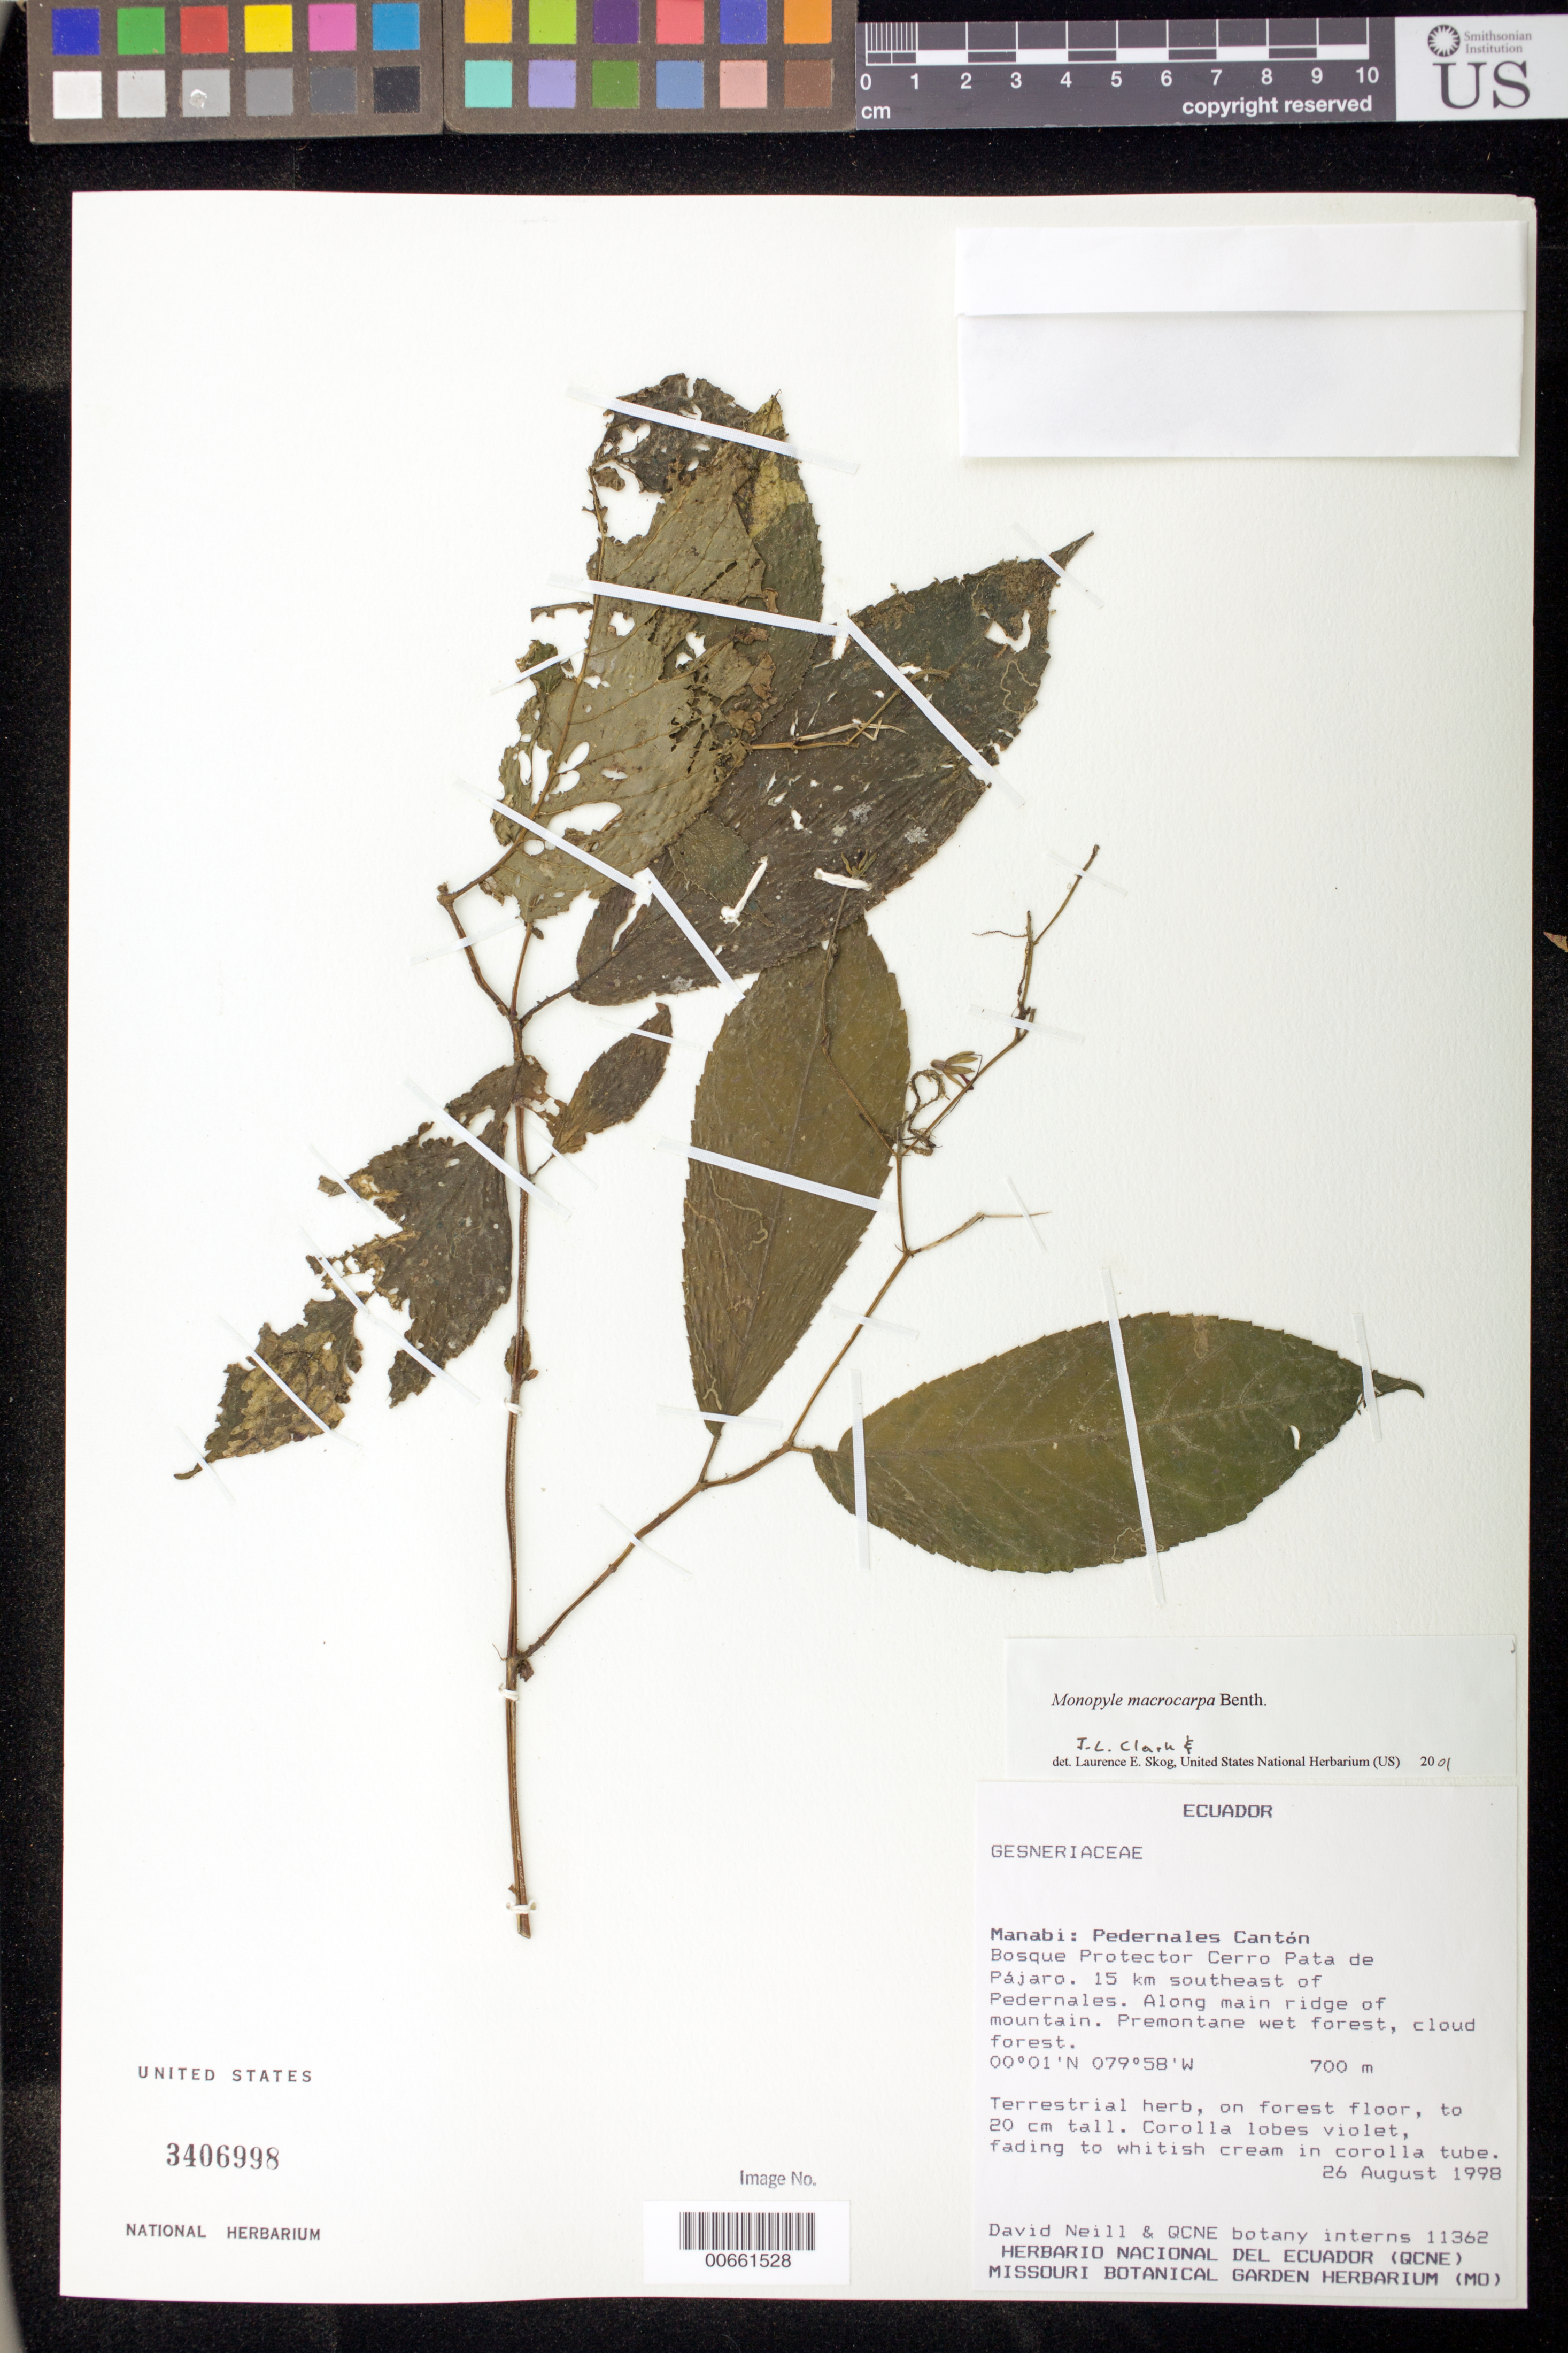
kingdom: Plantae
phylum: Tracheophyta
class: Magnoliopsida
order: Lamiales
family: Gesneriaceae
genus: Monopyle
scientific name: Monopyle chocoensis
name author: Keene & J.L. Clark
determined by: Clark, J. L., (SEL), The Marie Selby Botanical Garden (UNITED STATES)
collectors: D. A. Neill & QCNE botany interns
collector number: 11362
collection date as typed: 26 Aug 1998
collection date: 1998-08-26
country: Ecuador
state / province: Manabí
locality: Pedernales Cantón; Bosque Protector Cerro Pata de Pájaro, 165 km SE of Pedernales, along main ridge of mountain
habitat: Premontane wet forest, cloud forest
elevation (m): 700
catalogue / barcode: US 3406998